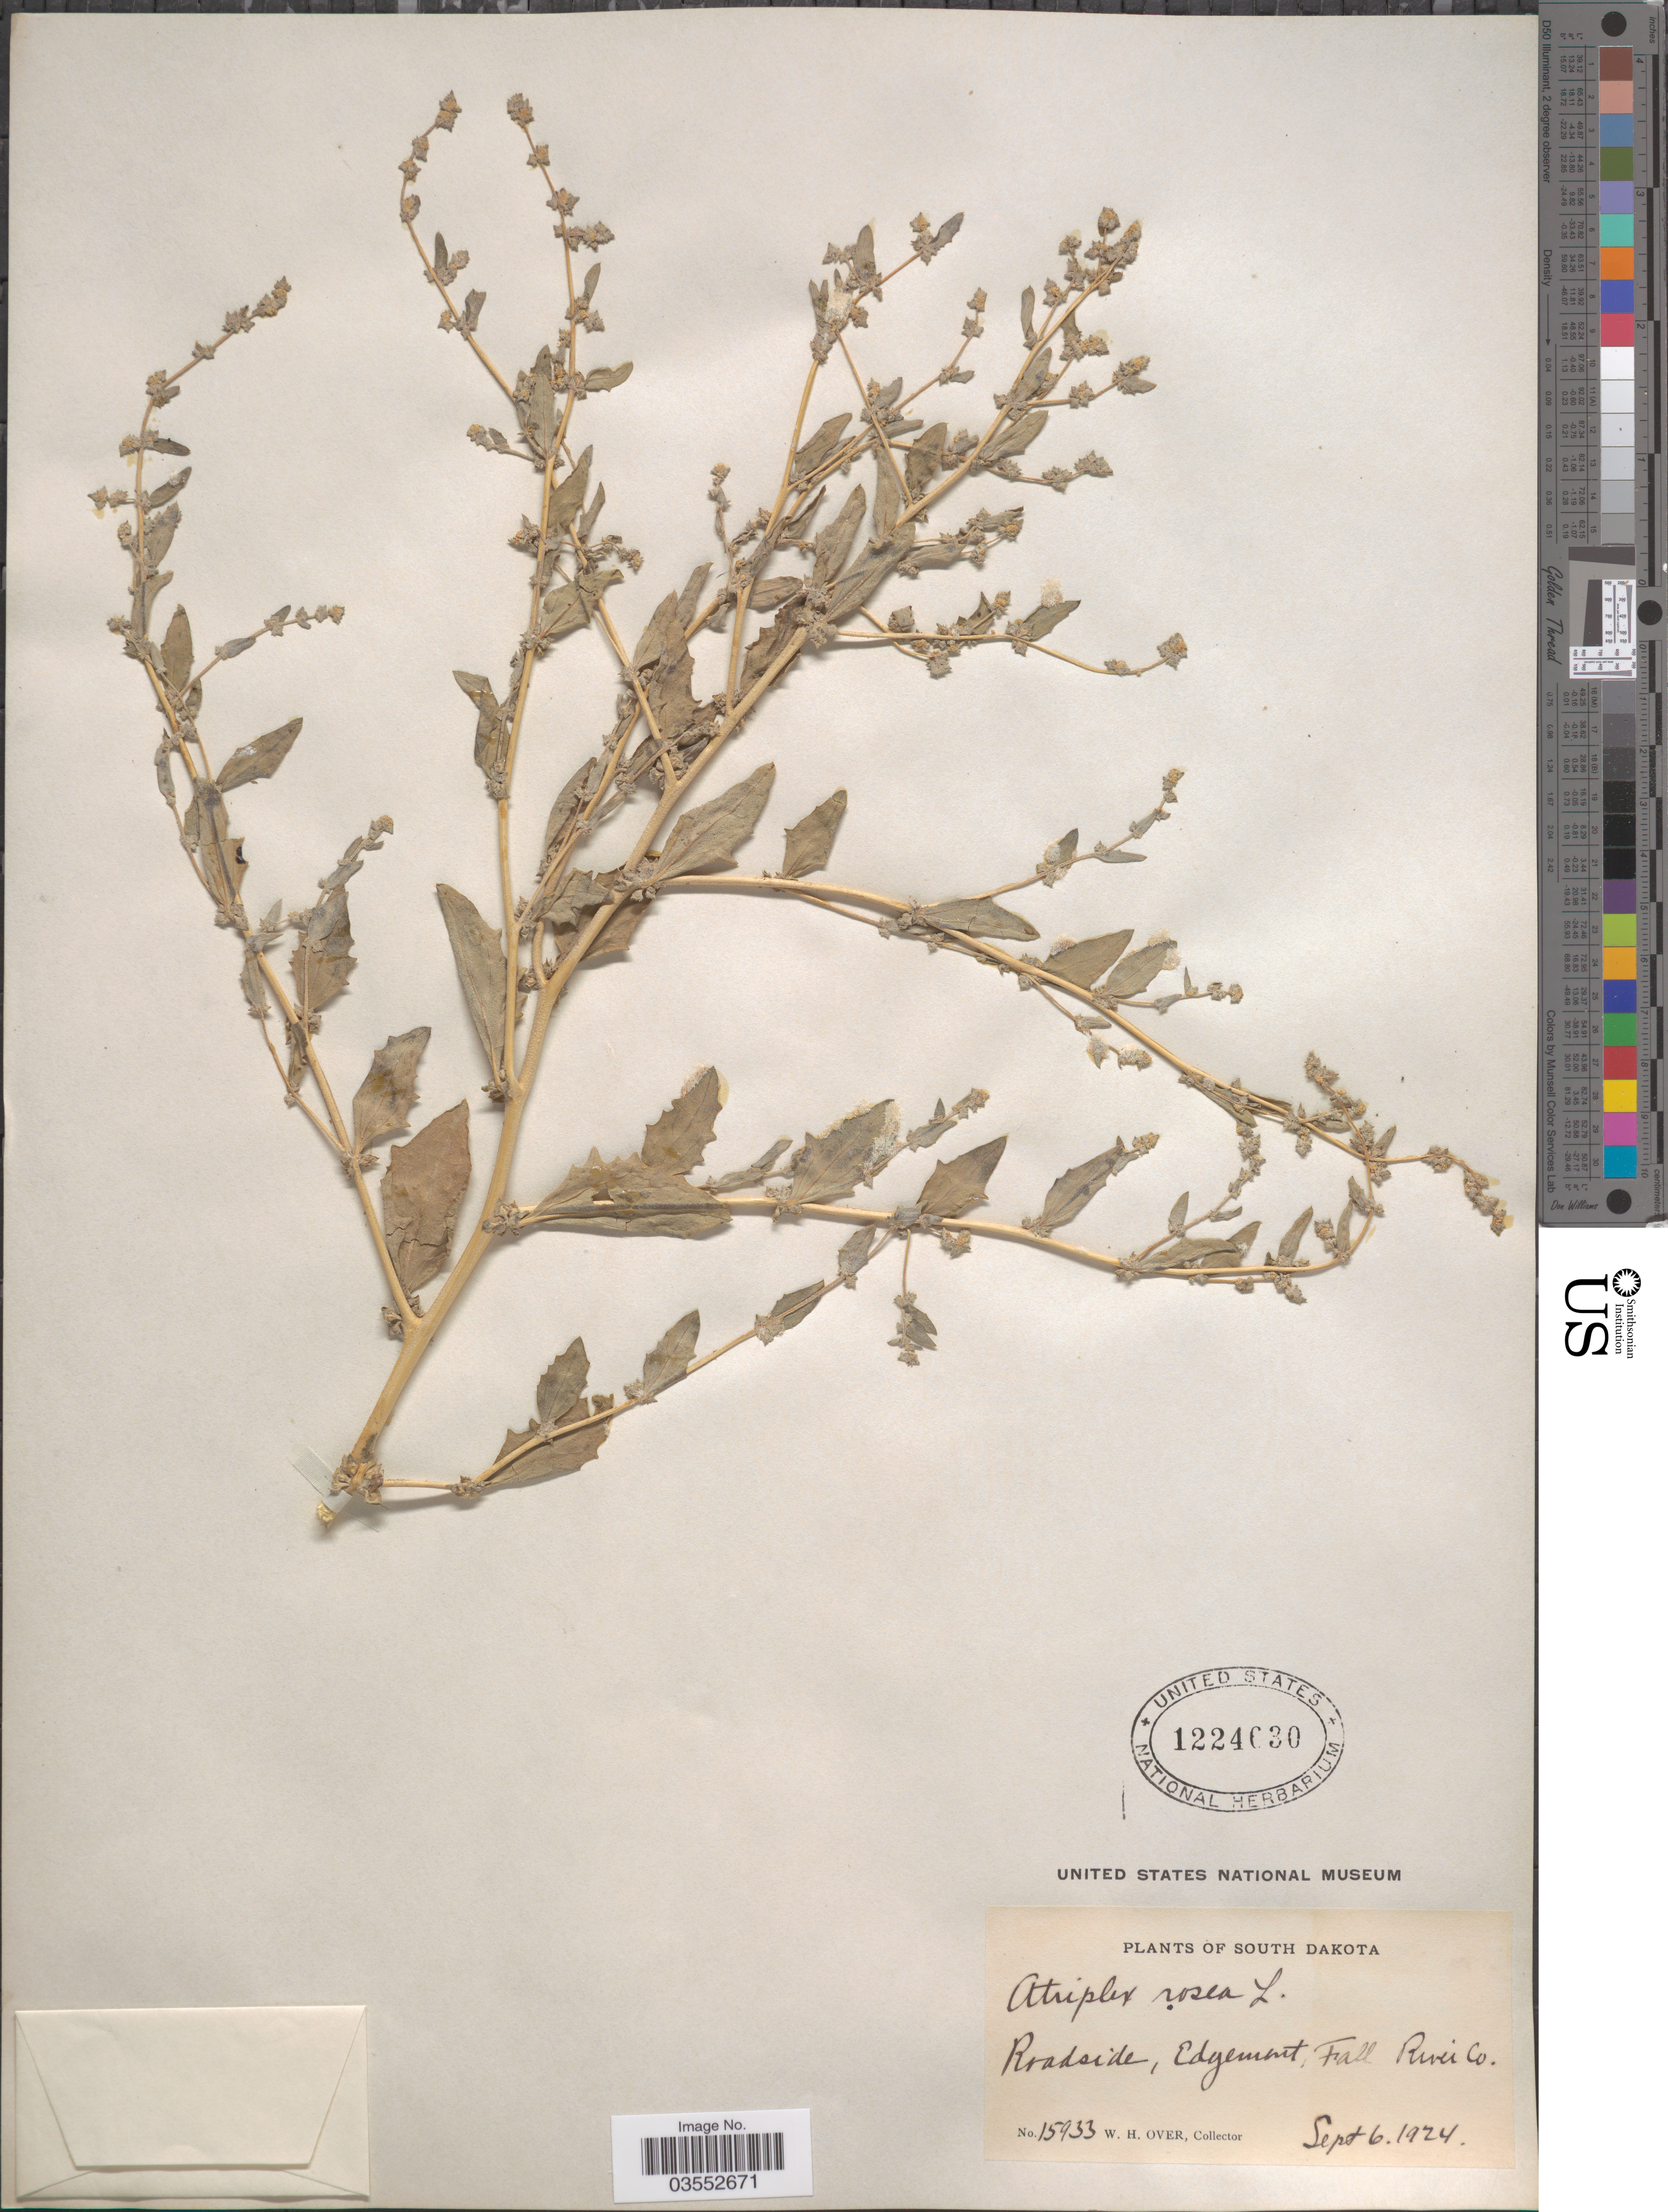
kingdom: Plantae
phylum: Tracheophyta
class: Magnoliopsida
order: Caryophyllales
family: Amaranthaceae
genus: Atriplex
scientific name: Atriplex rosea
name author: L.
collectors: W. Over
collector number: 15933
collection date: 1924-09-06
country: United States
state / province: South Dakota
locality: Edgemont Fall River Co.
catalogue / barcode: US 1224630